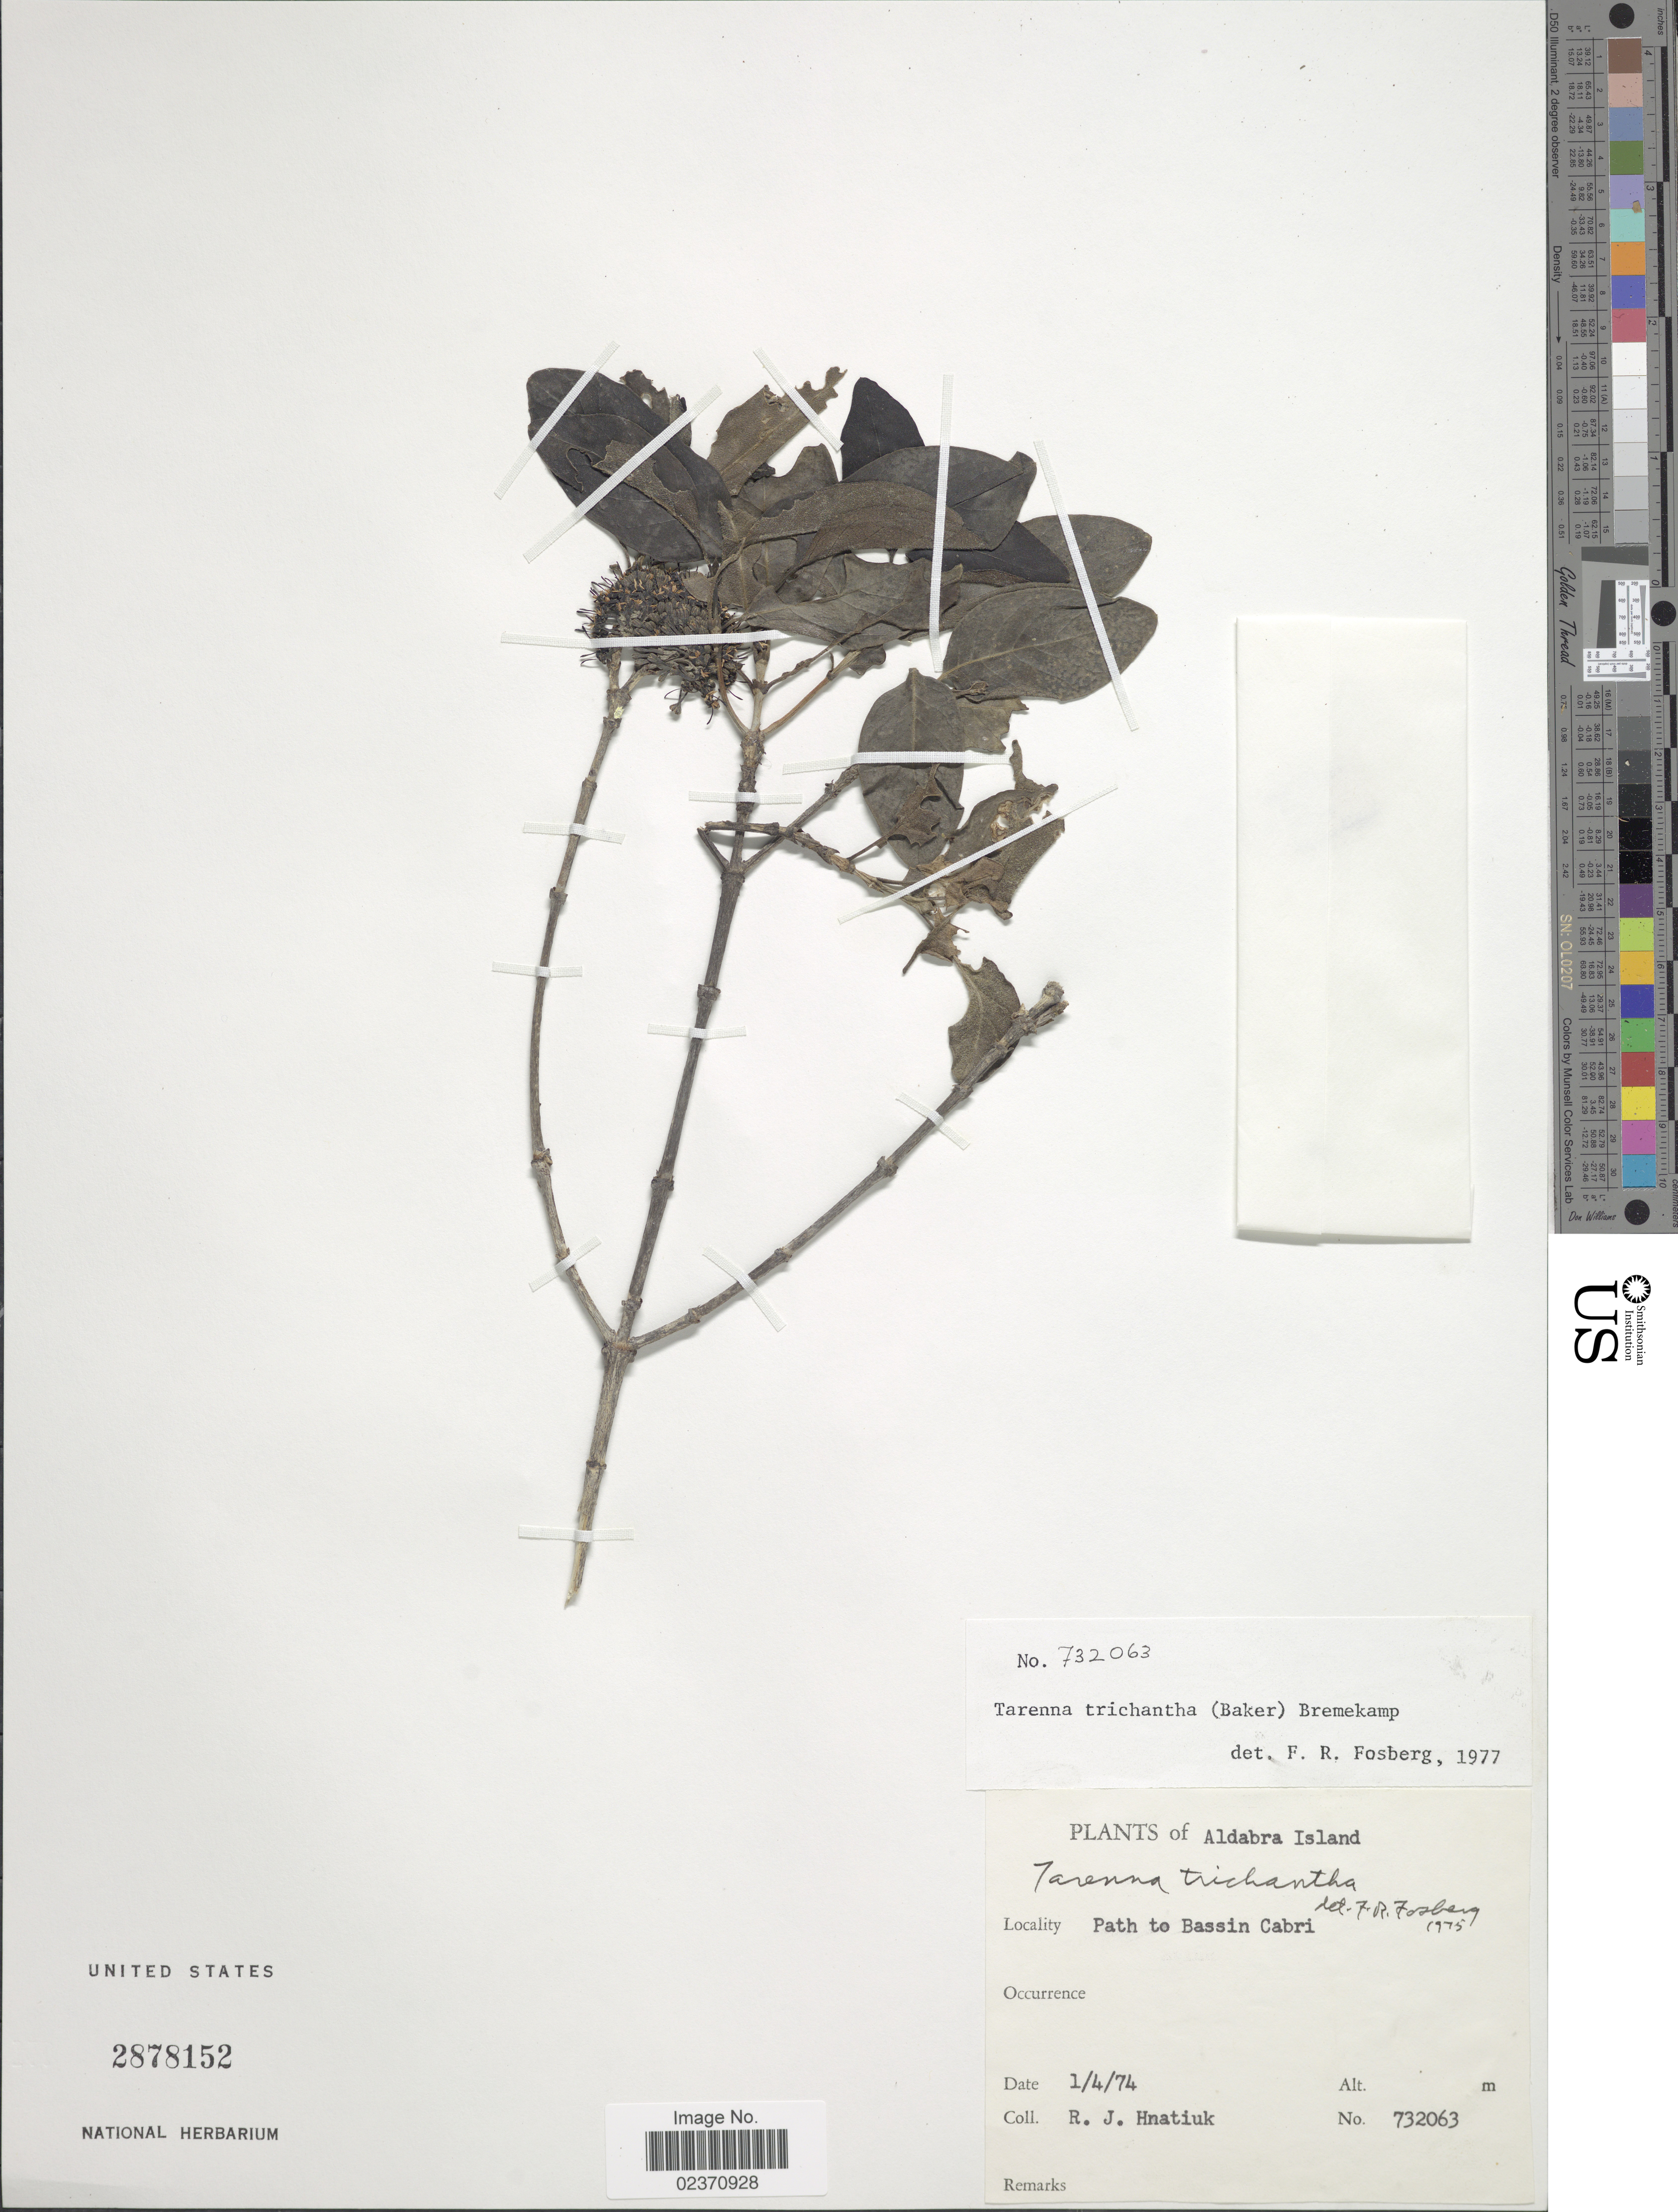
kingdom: Plantae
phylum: Tracheophyta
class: Magnoliopsida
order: Gentianales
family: Rubiaceae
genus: Paracephaelis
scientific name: Paracephaelis trichantha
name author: (Baker) De Block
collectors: R. Hnatiuk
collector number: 732063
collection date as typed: Transcribed d/m/y: 1/4/74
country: Seychelles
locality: Aldabra Island, Path to Bassin Cabri.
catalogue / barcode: US 2878152